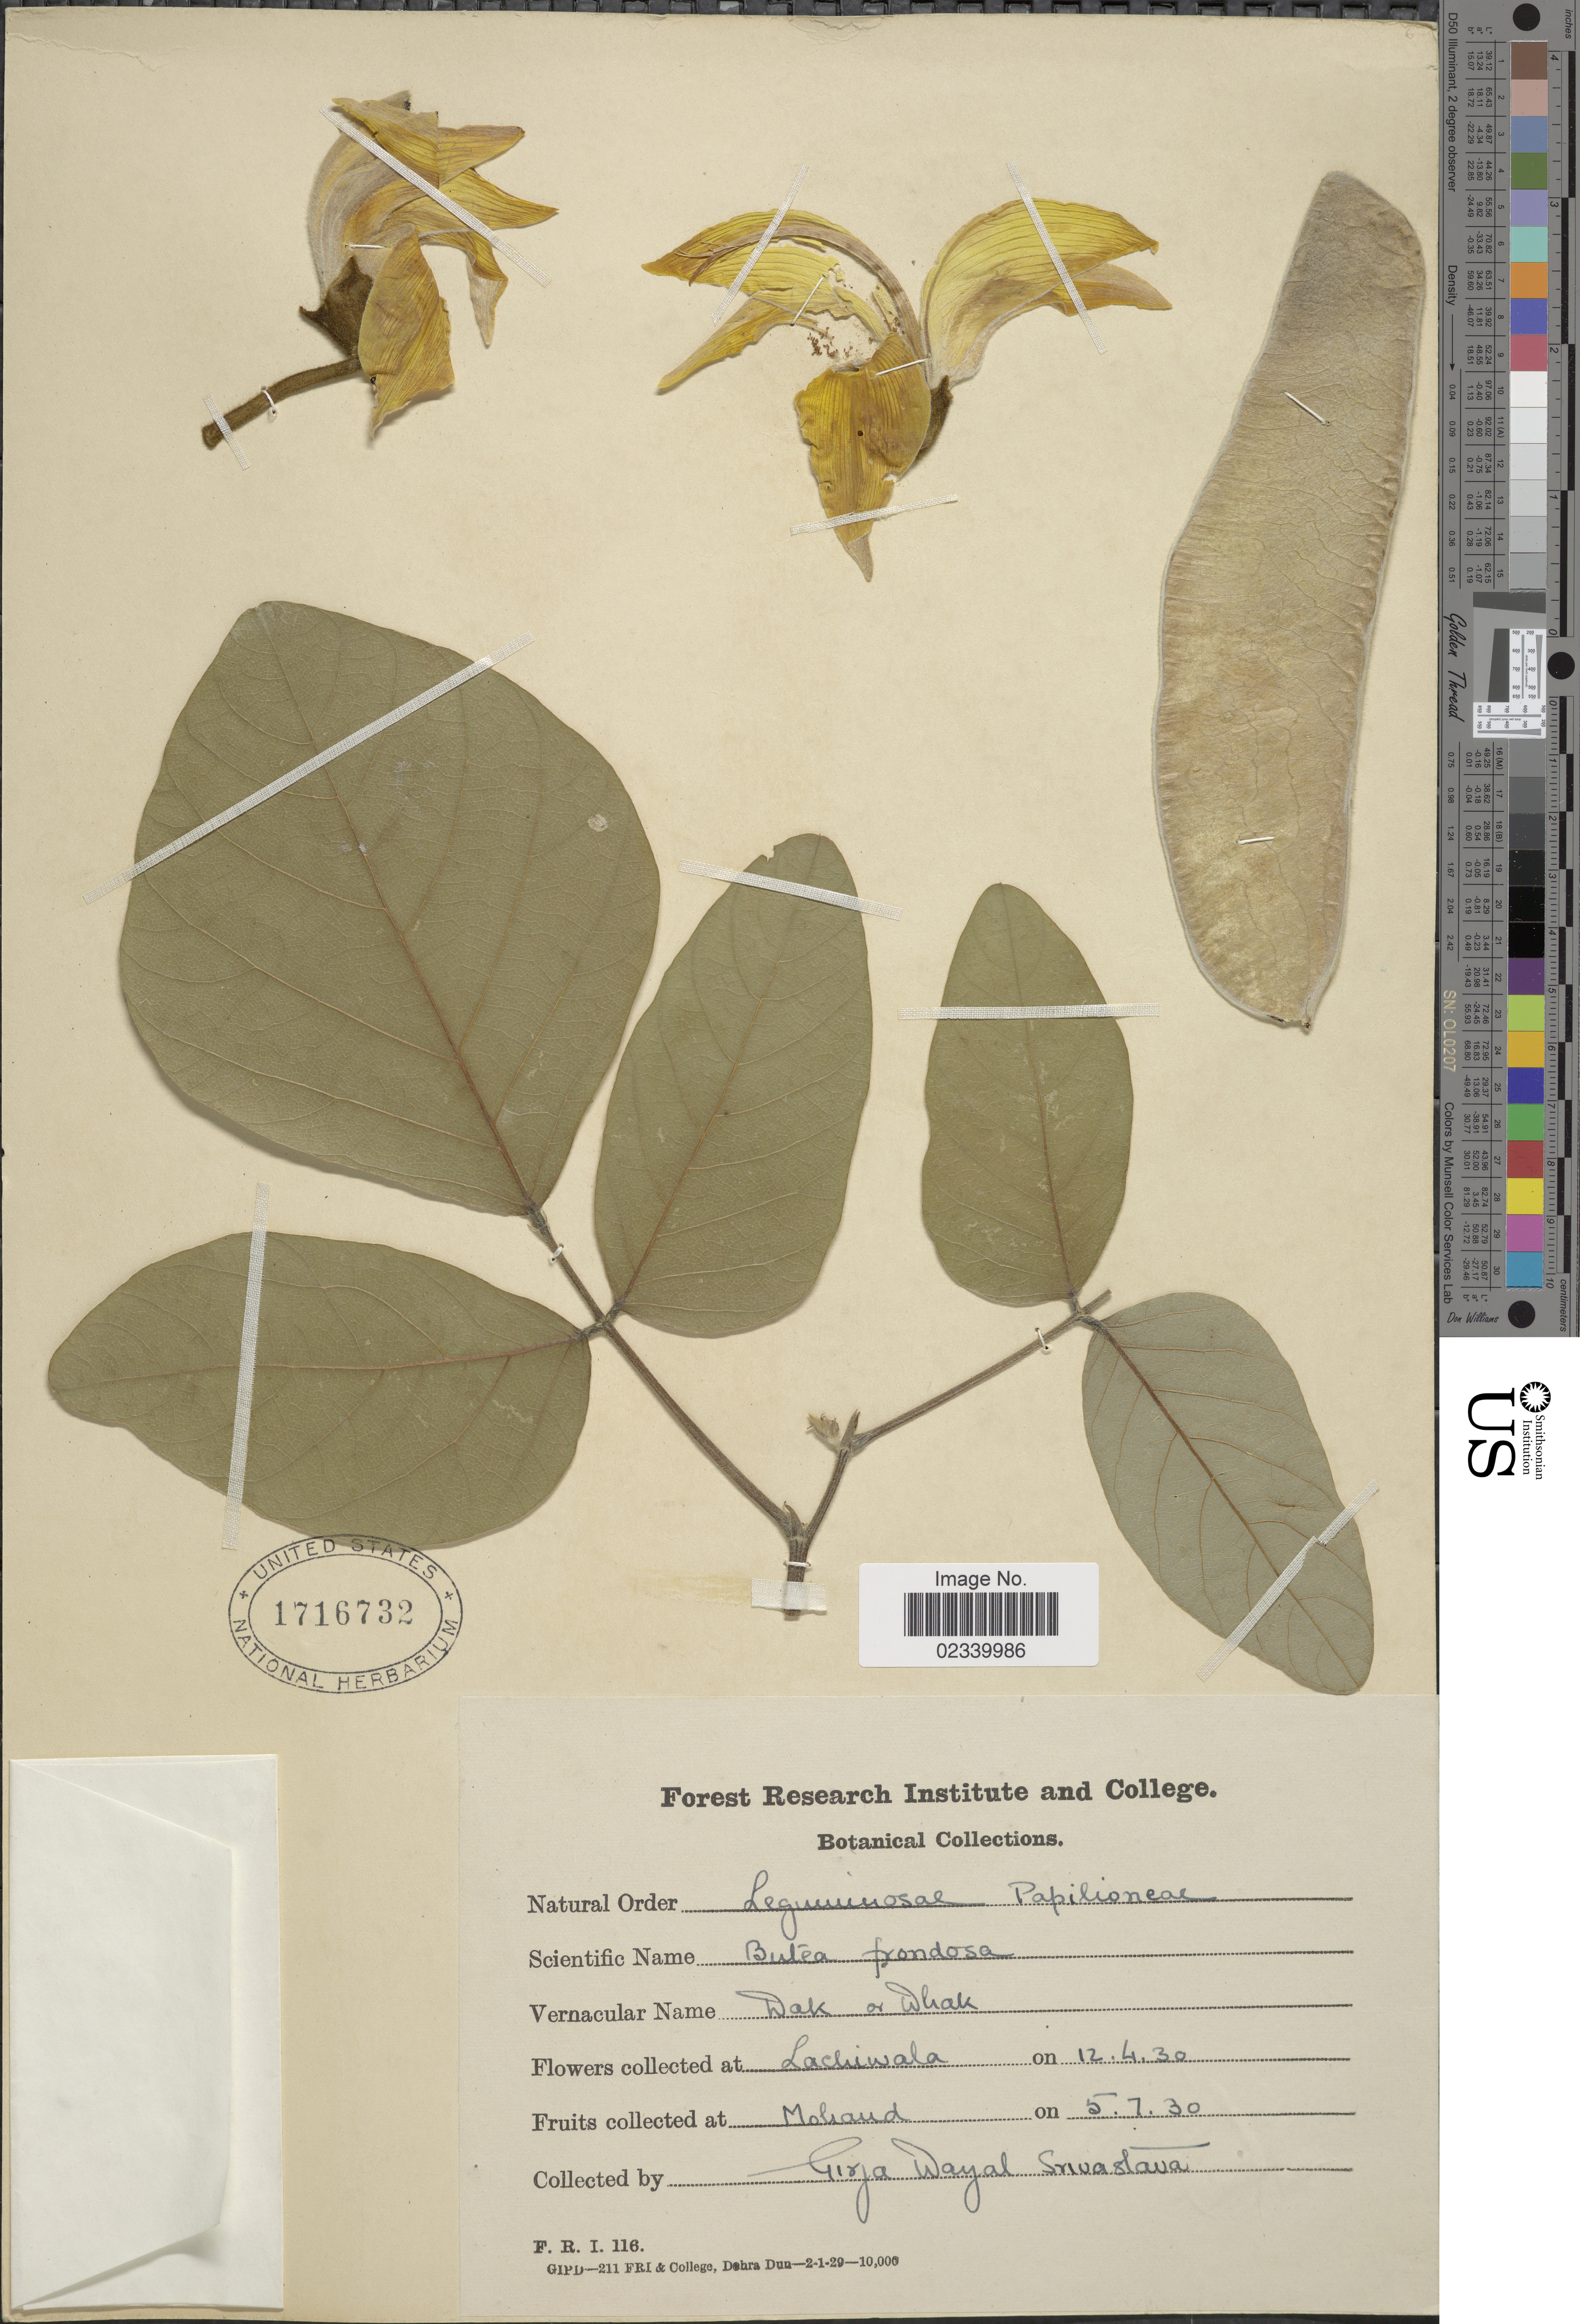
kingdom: Plantae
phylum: Tracheophyta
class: Magnoliopsida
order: Fabales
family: Fabaceae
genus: Butea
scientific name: Butea monosperma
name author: (Lam.) Taub.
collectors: G. Srivastava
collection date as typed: Transcribed d/m/y: 12/4/30 to 5/7/30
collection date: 1930-04-12/1930-07-05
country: India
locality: Lachiwala, Mohand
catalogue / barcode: US 1716732